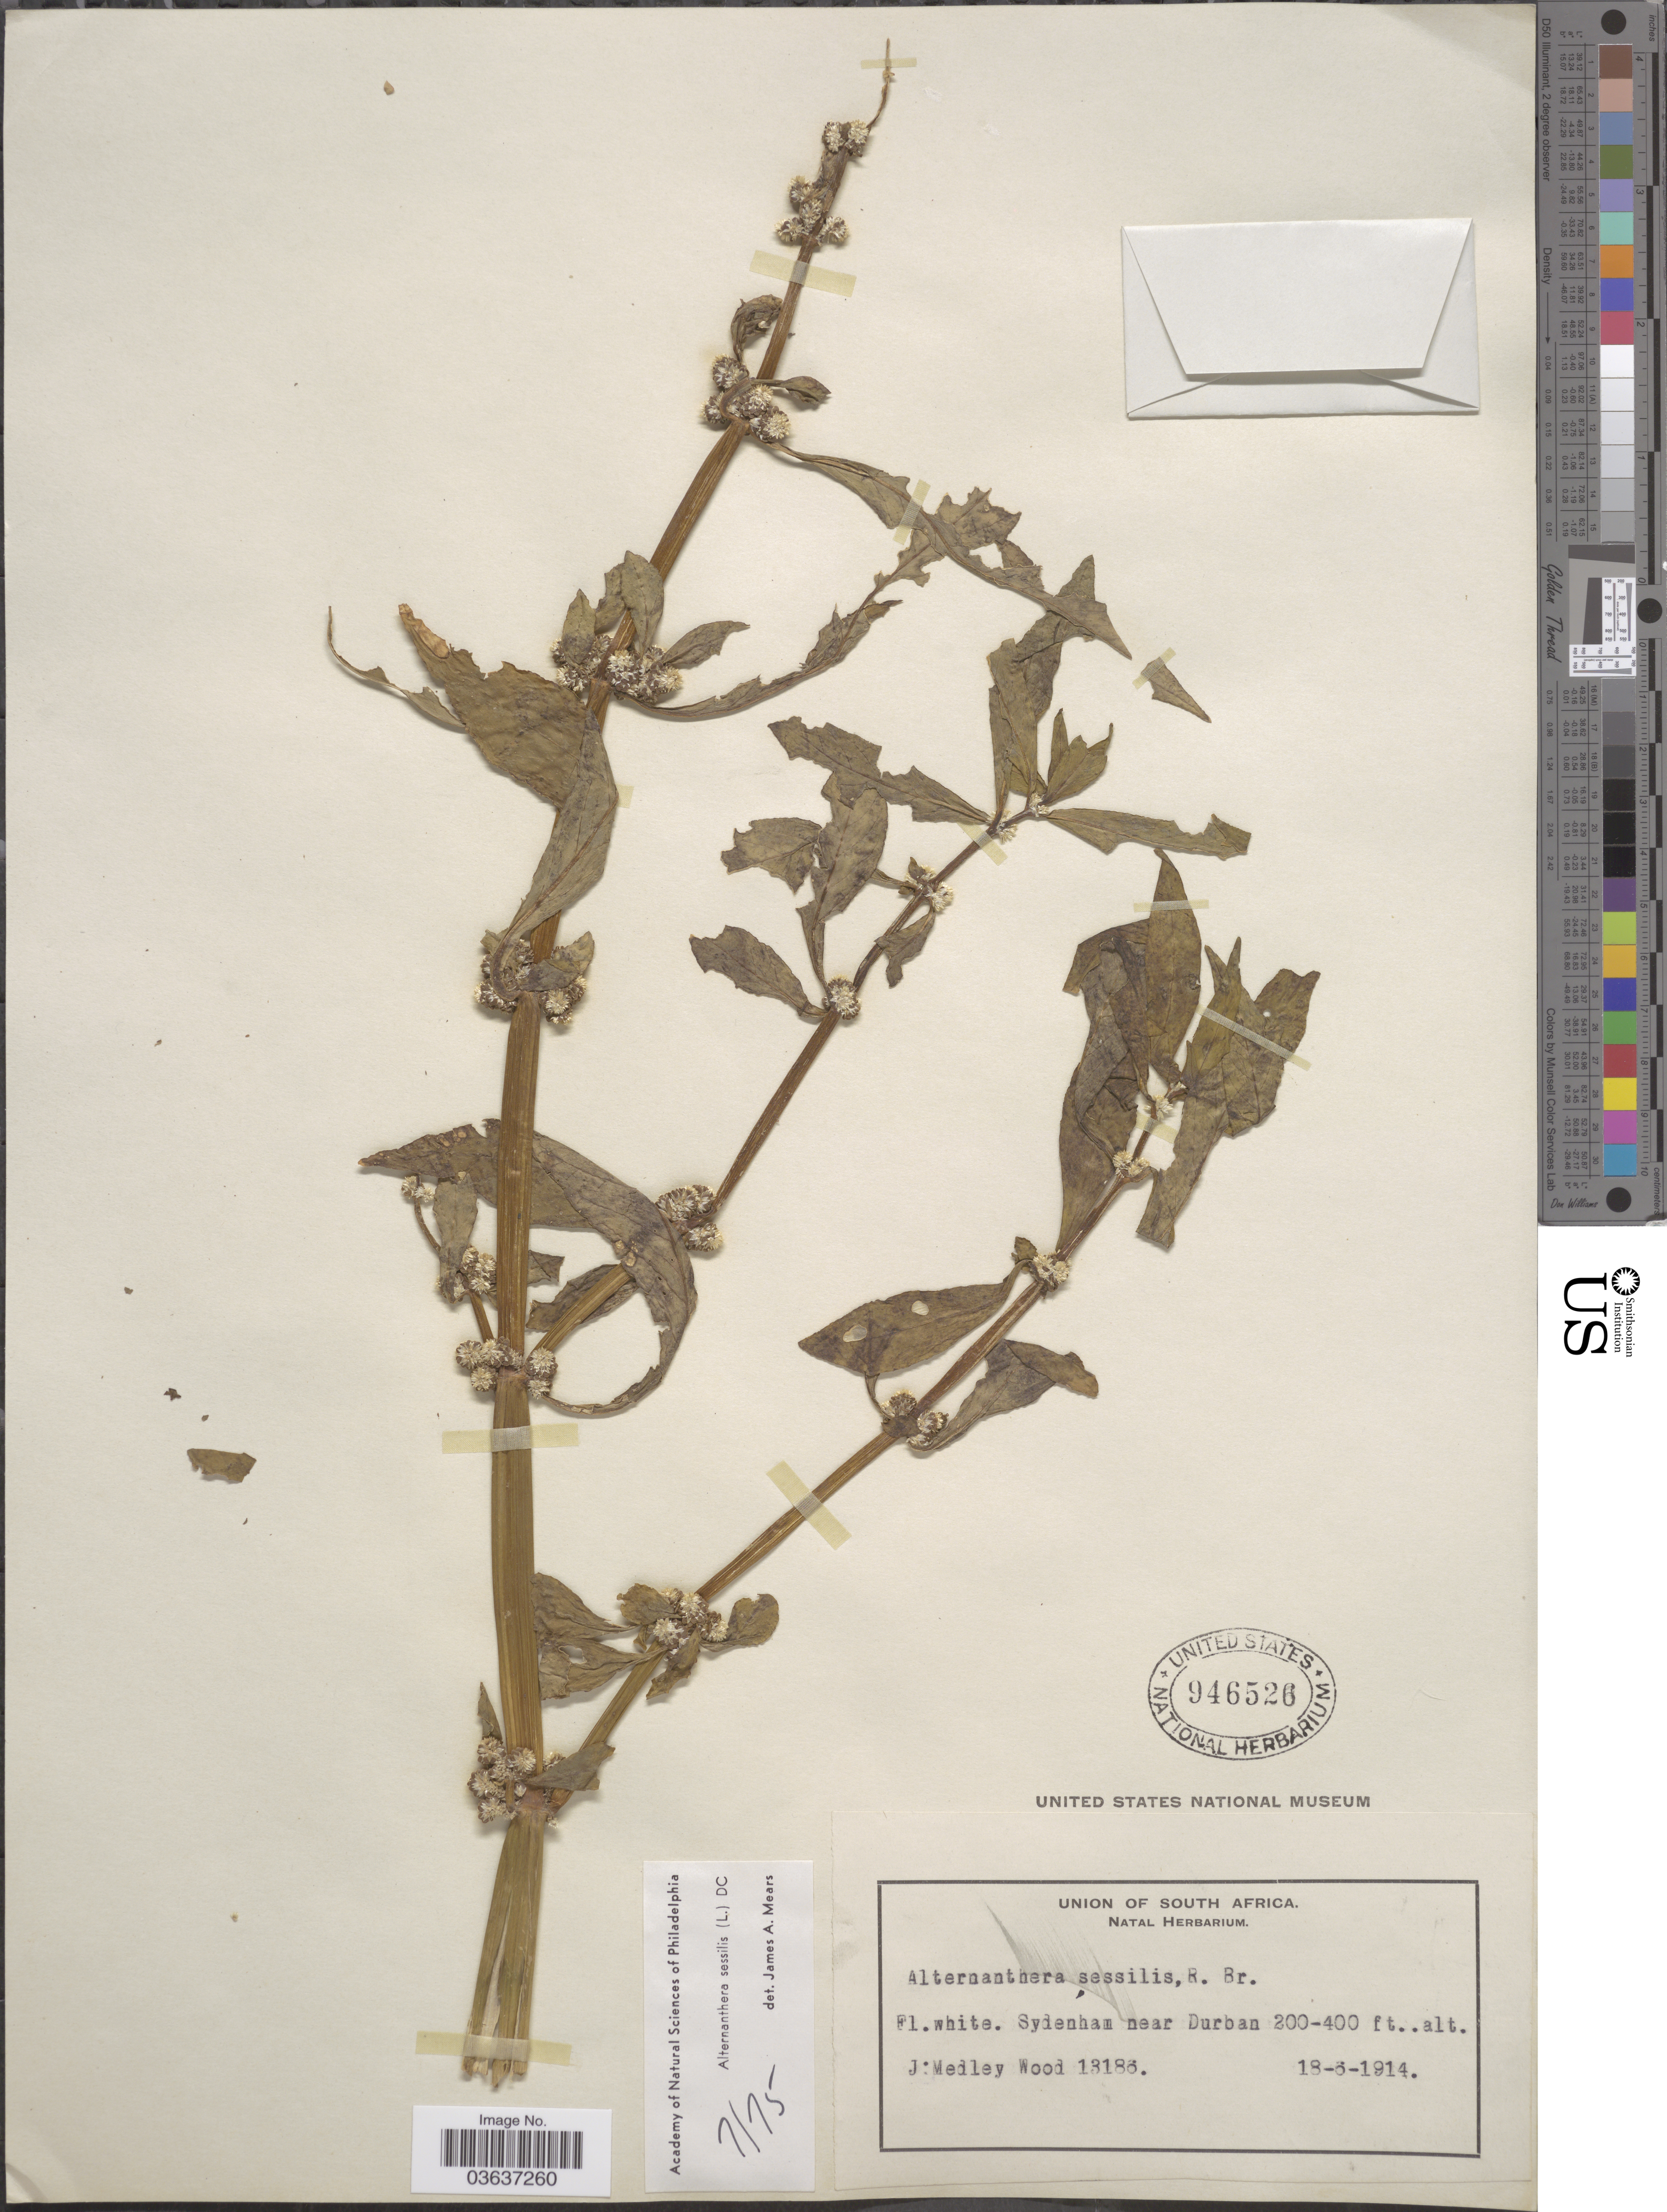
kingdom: Plantae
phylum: Tracheophyta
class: Magnoliopsida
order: Caryophyllales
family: Amaranthaceae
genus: Alternanthera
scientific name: Alternanthera sessilis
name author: (L.) DC.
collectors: J. Medley Wood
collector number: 13186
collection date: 1914-06-18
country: South Africa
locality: Union of South Africa. Sydenham near Durban.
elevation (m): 61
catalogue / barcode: US 946526